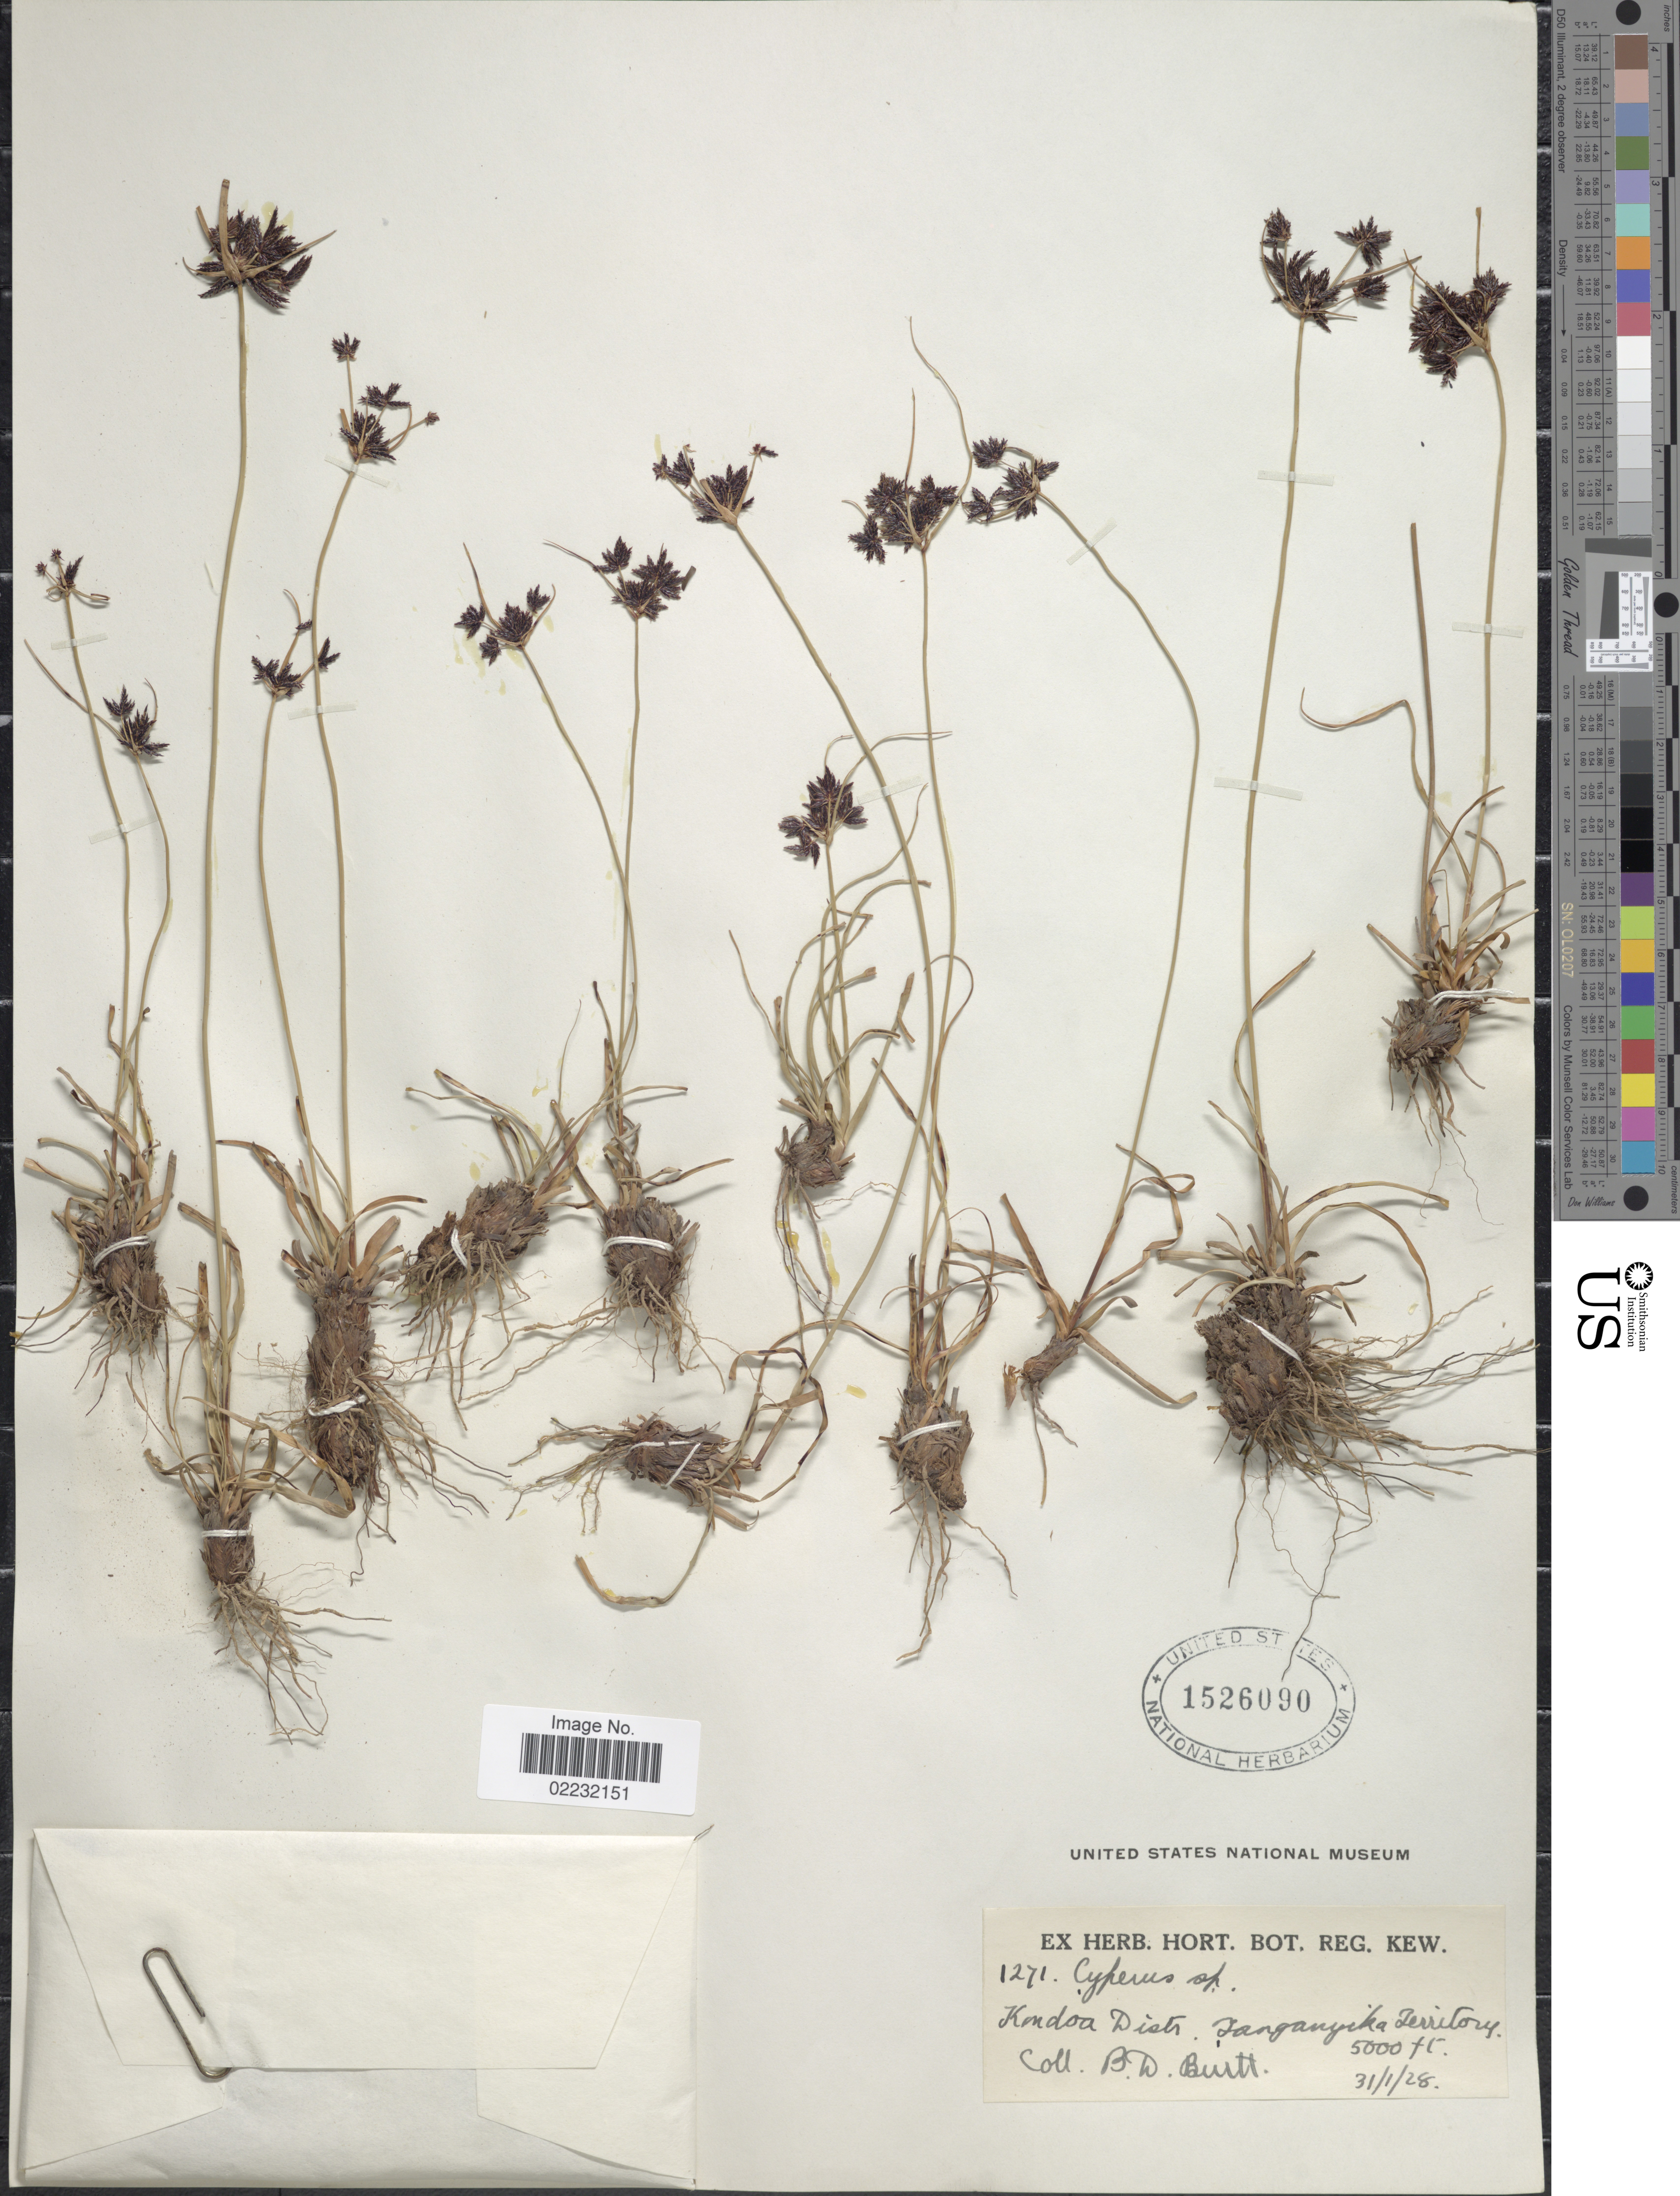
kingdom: Plantae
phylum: Tracheophyta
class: Liliopsida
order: Poales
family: Cyperaceae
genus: Cyperus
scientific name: Cyperus sp.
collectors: B. D. Burtt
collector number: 1271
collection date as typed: Transcribed d/m/y: 31/1/28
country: Tanzania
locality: Kondoa Distr., Tanganyika Territory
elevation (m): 1524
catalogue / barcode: US 1526090